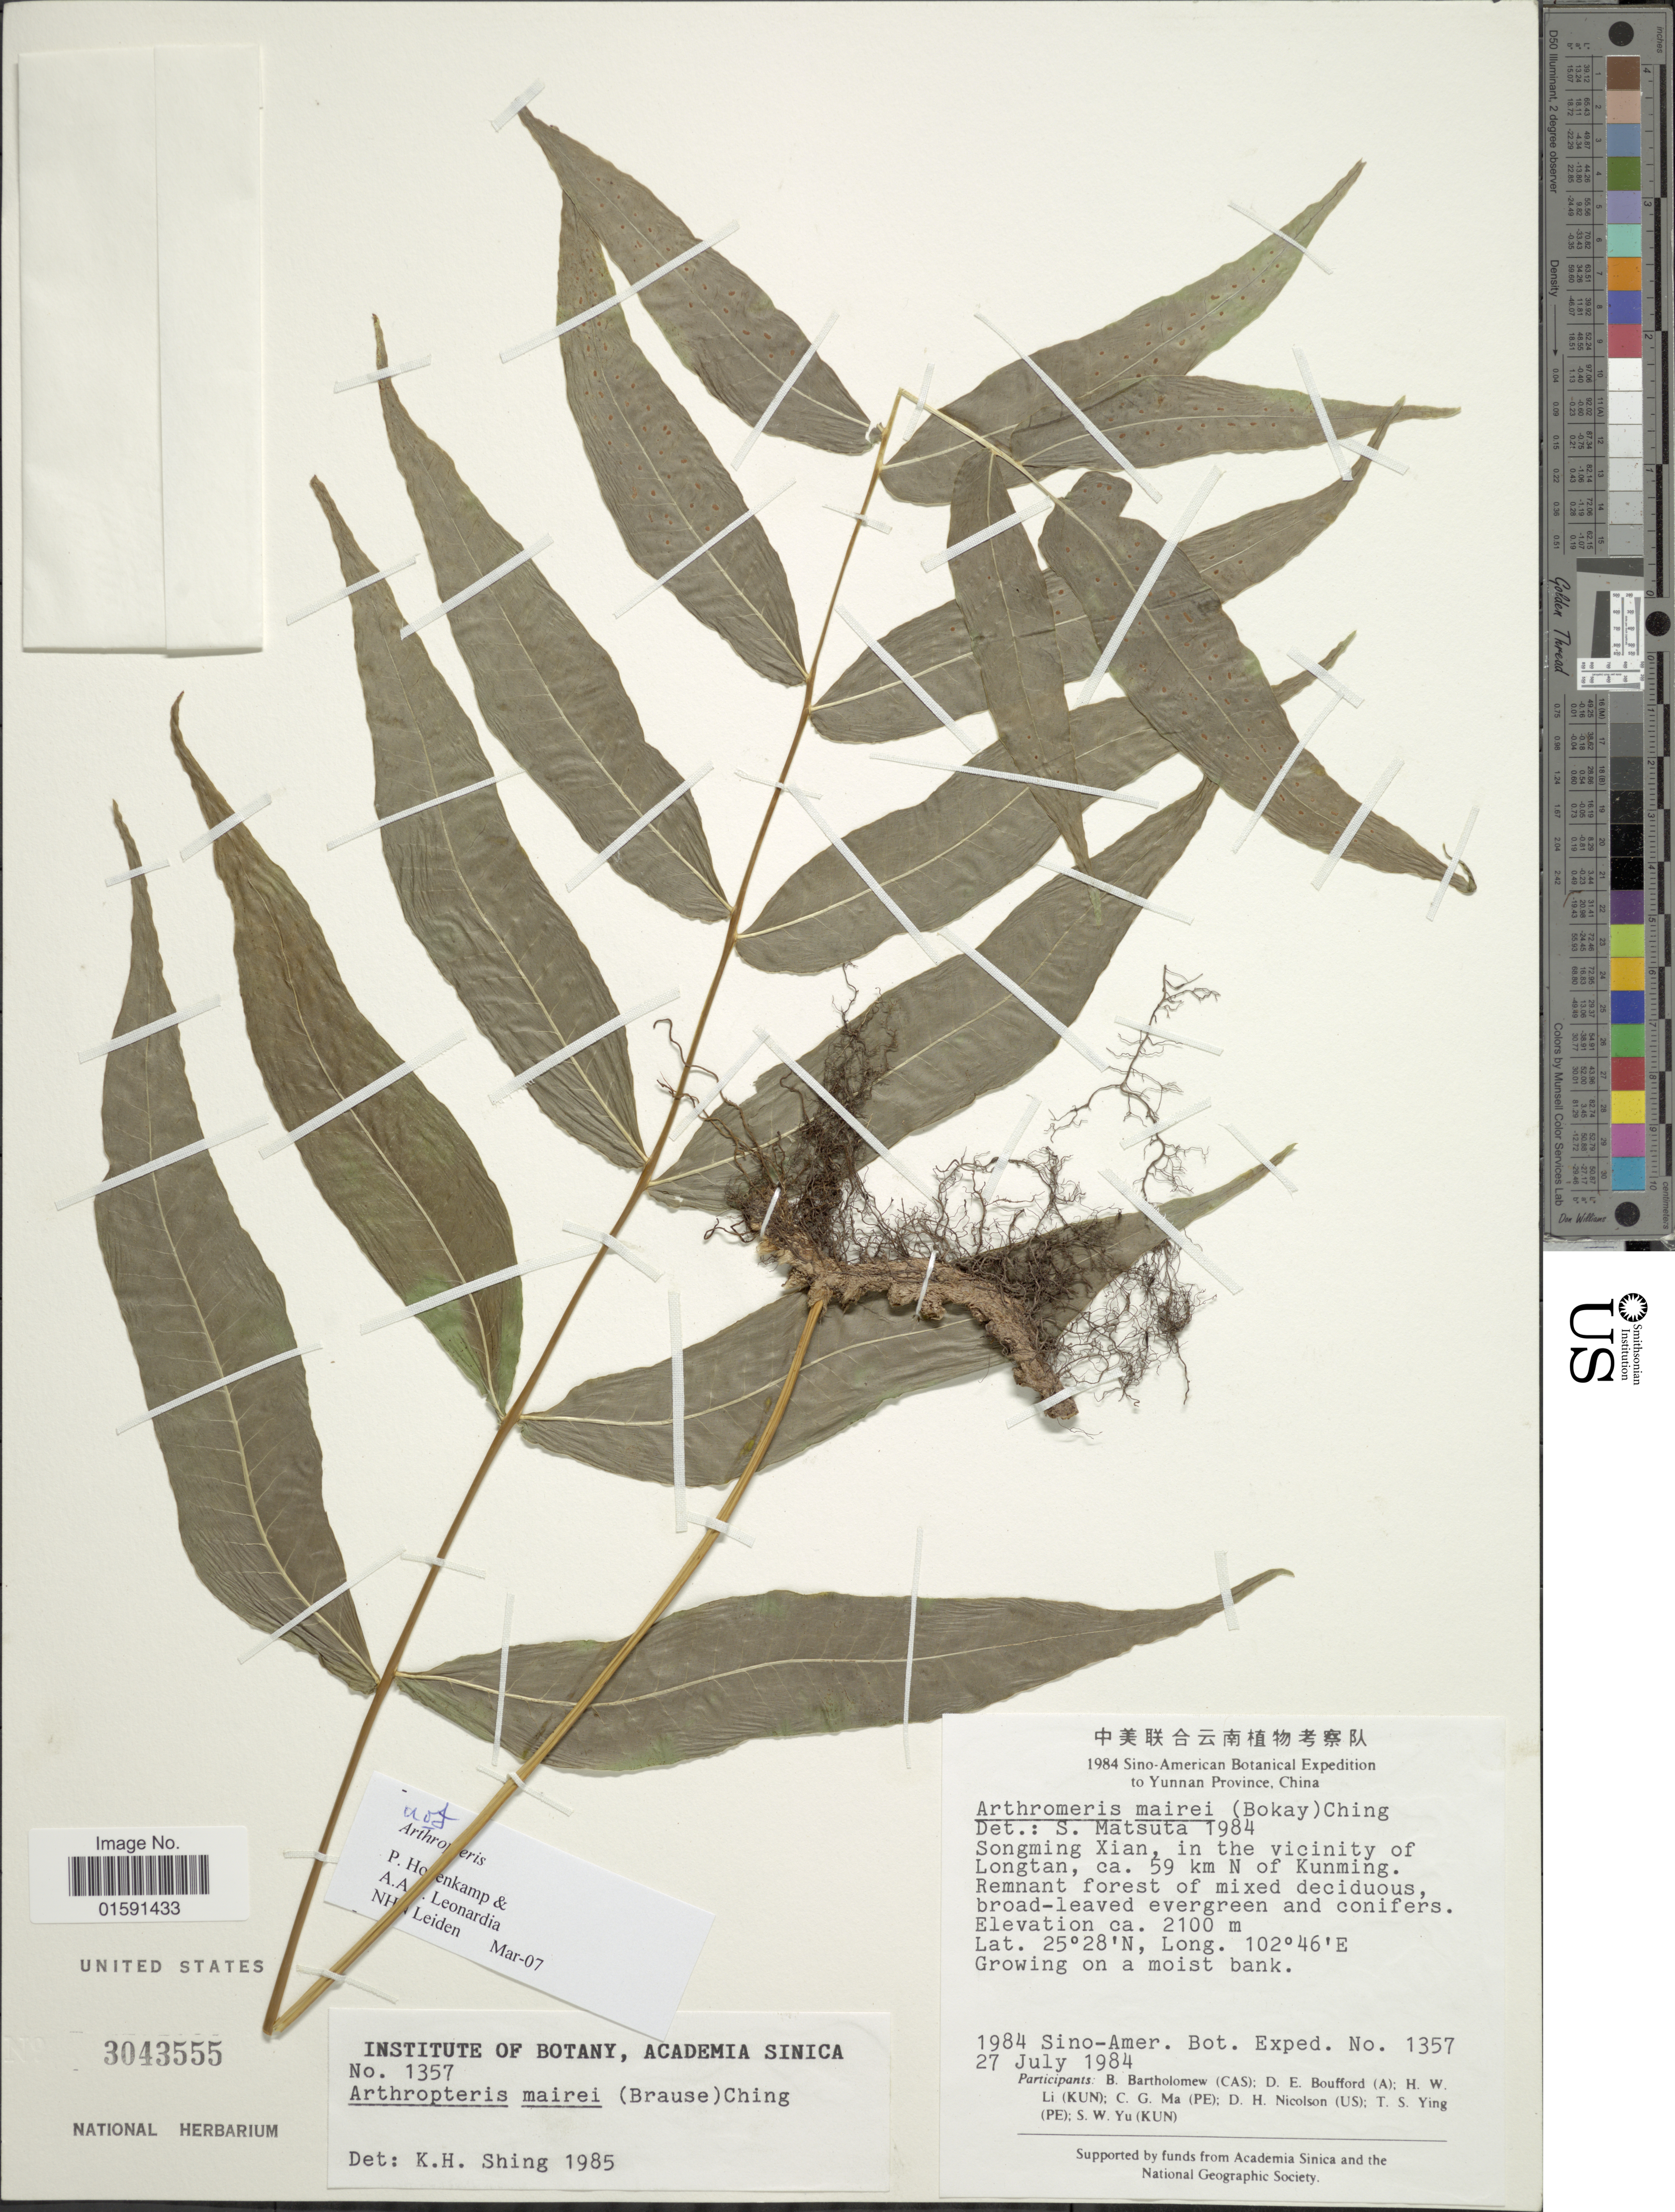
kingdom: Plantae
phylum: Tracheophyta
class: Polypodiopsida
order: Polypodiales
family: Polypodiaceae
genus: Selliguea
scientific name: Selliguea sp.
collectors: Sino-Amer. Bot. Exped. 1984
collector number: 1357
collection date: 1984-07-27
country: China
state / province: Yunnan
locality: Songming Xian, in the vicinity of Longtan, 59 km N of Kunming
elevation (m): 2100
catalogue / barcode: US 3043555